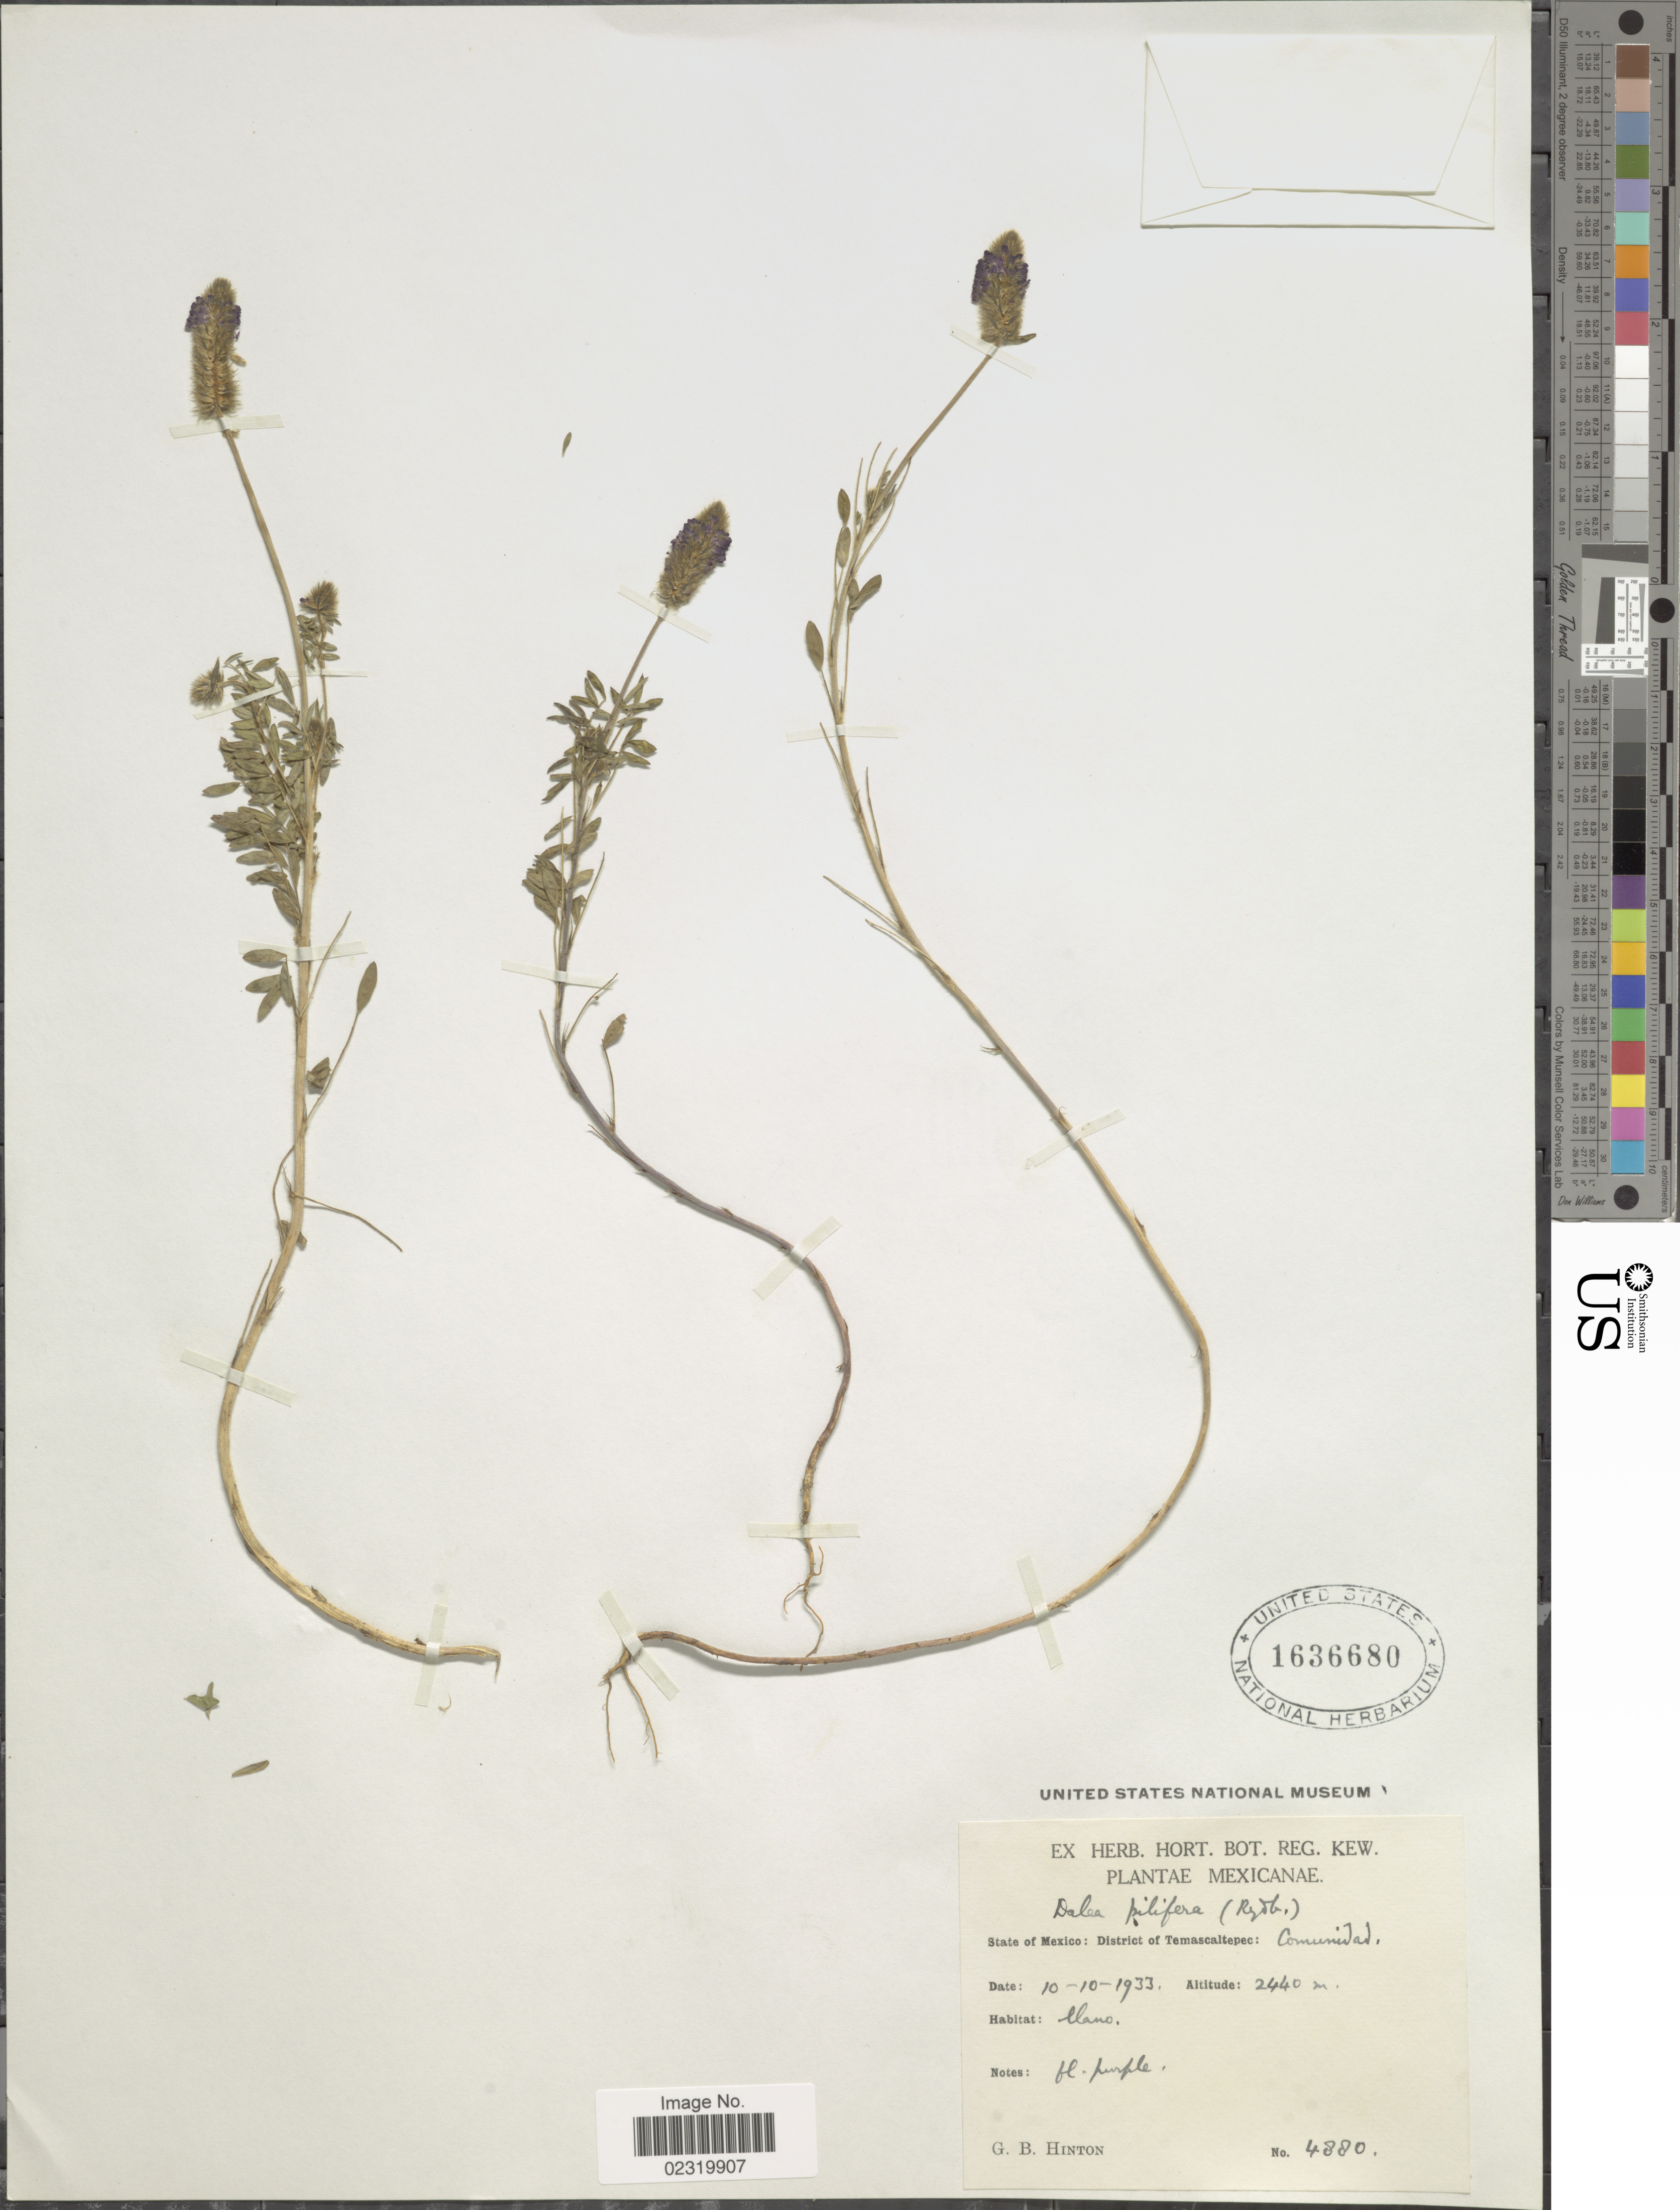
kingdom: Plantae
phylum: Tracheophyta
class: Magnoliopsida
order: Fabales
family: Fabaceae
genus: Dalea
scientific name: Dalea reclinata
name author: (Cav.) Willd.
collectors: G. B. Hinton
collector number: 4880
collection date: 1933-10-10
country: Mexico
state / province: México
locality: District of Temascaltepec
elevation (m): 2440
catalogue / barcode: US 1636680